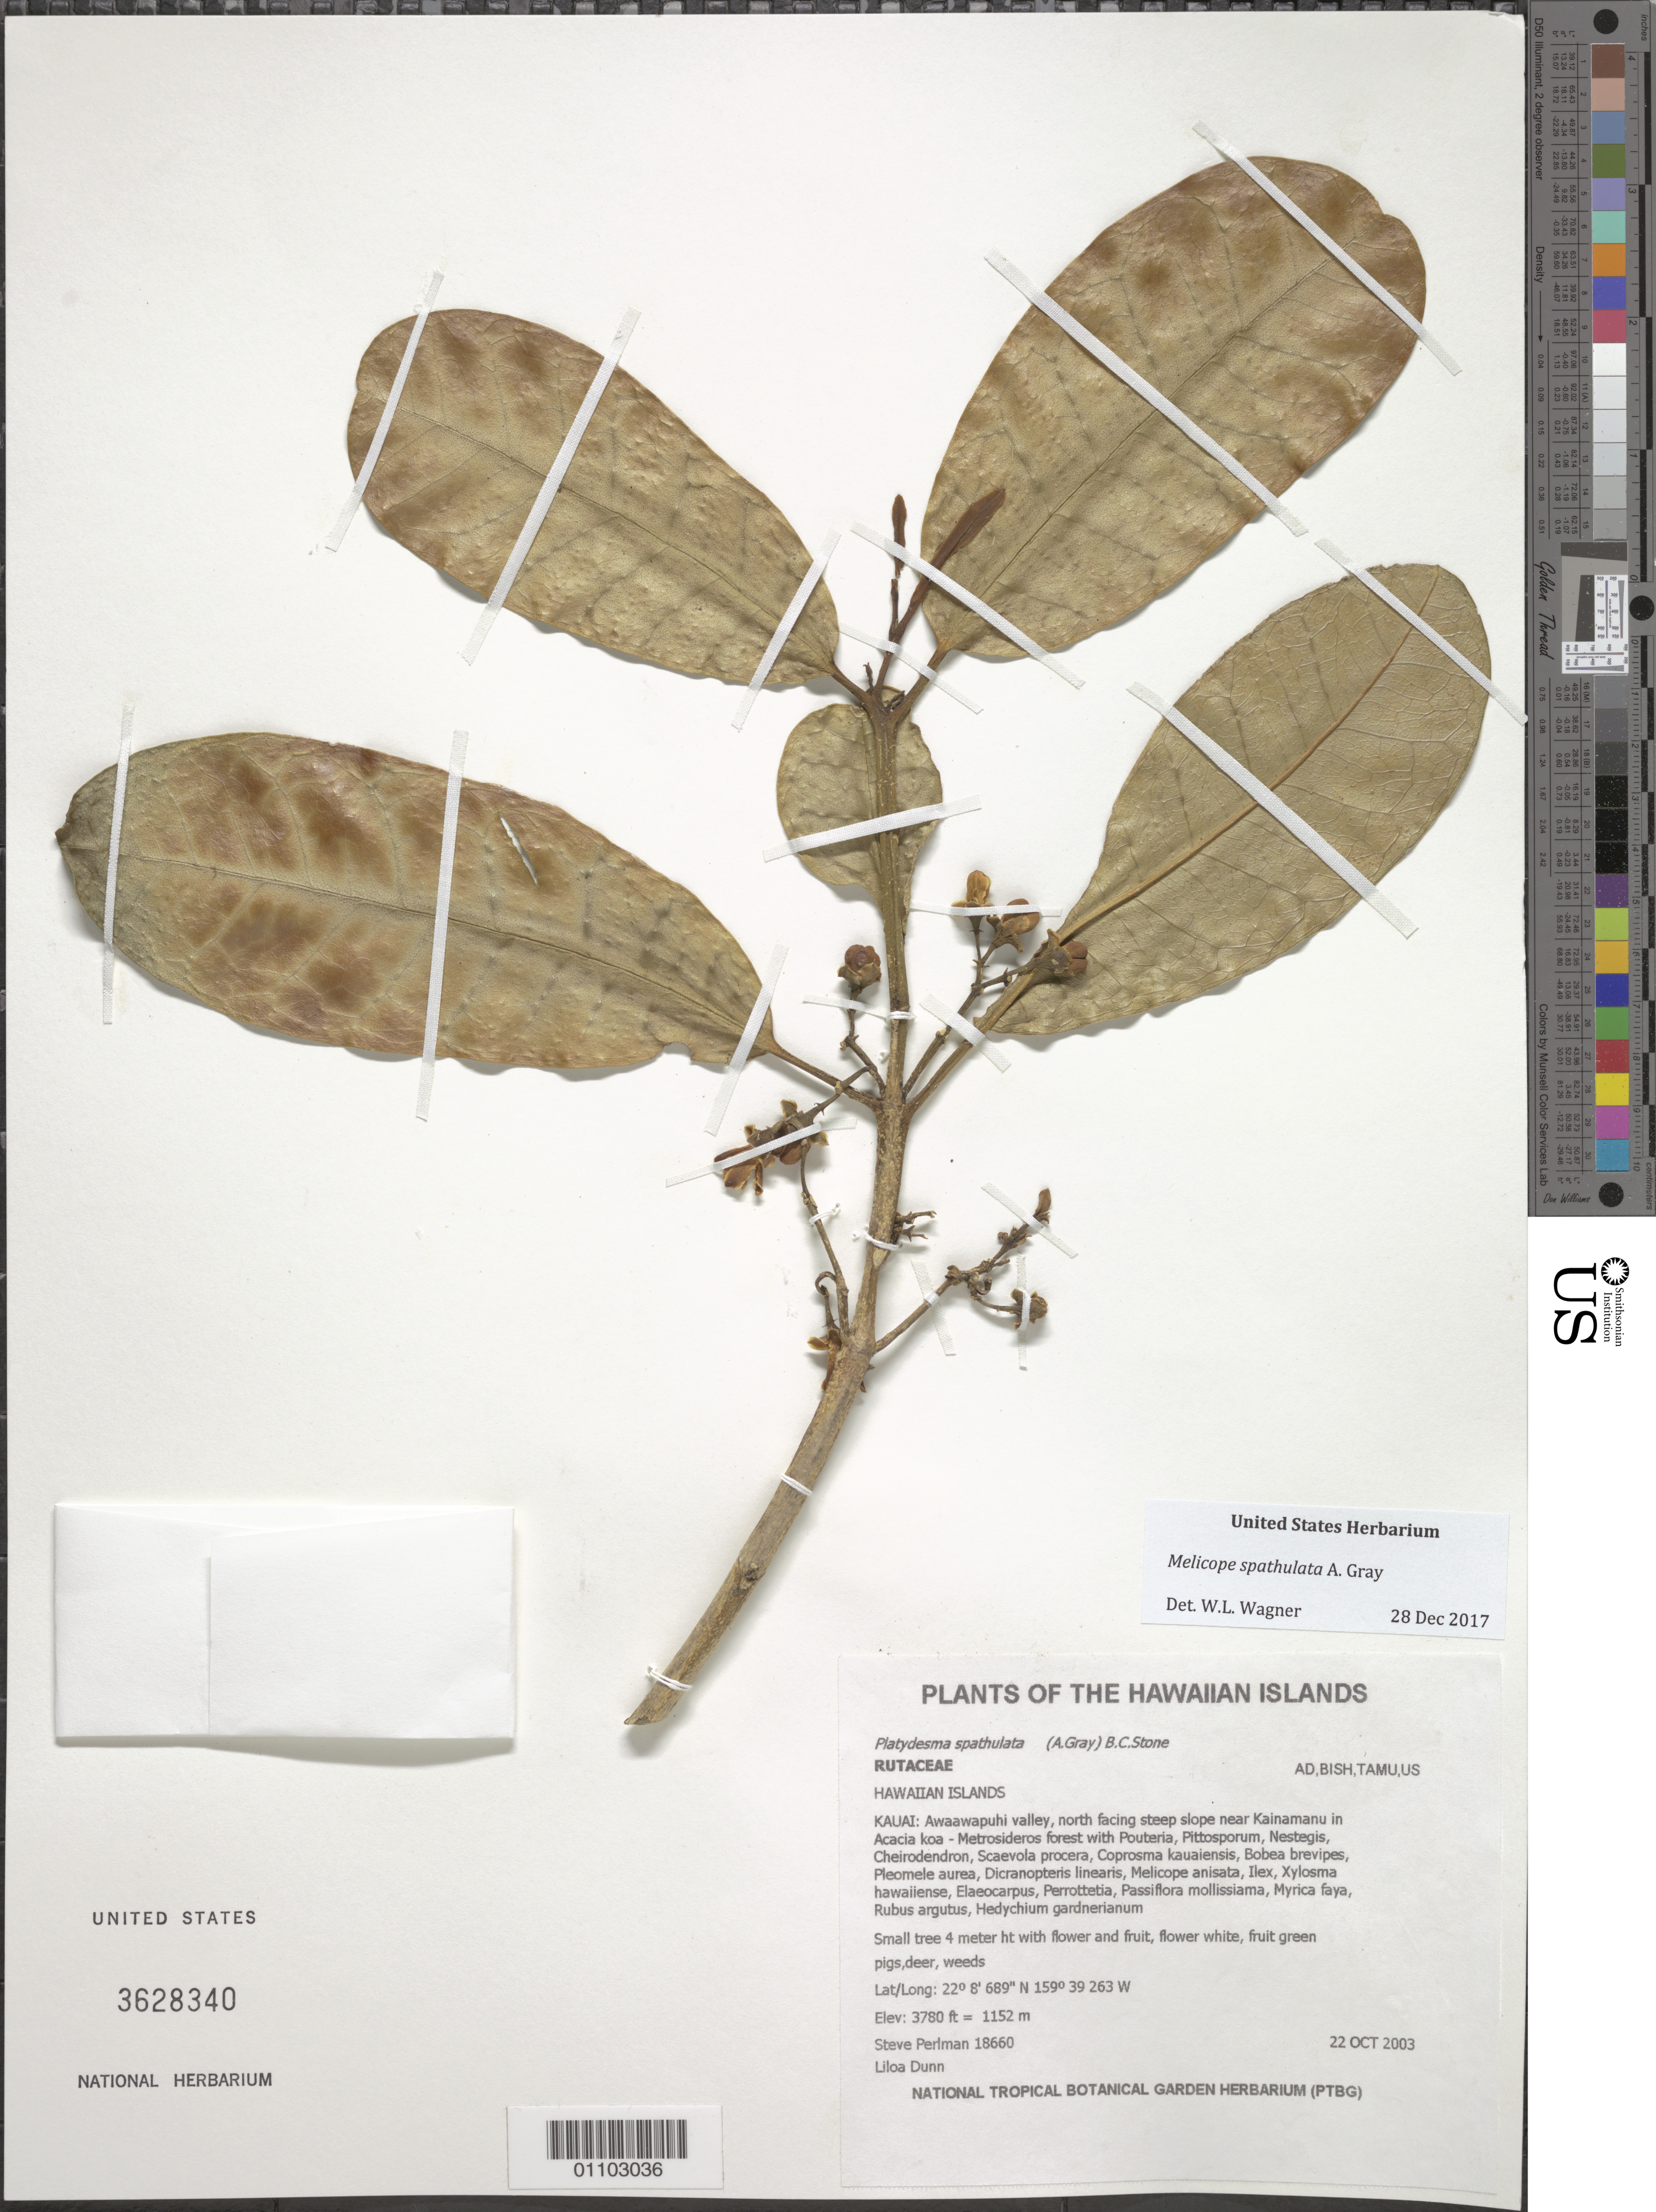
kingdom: Plantae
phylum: Tracheophyta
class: Magnoliopsida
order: Sapindales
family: Rutaceae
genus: Melicope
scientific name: Melicope spathulata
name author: A. Gray in Wilkes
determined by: Wagner, W. L., (BOT), Smithsonian Institution - National Museum of Natural History (UNITED STATES)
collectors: S. P. Perlman & L. Dunn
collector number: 18660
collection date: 2003-10-22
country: United States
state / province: Hawaii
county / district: Kaui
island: Kaua'i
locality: Awaawapuhi valley, north- facing slope near Kainamanu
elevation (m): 1152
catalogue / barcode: US 3628340